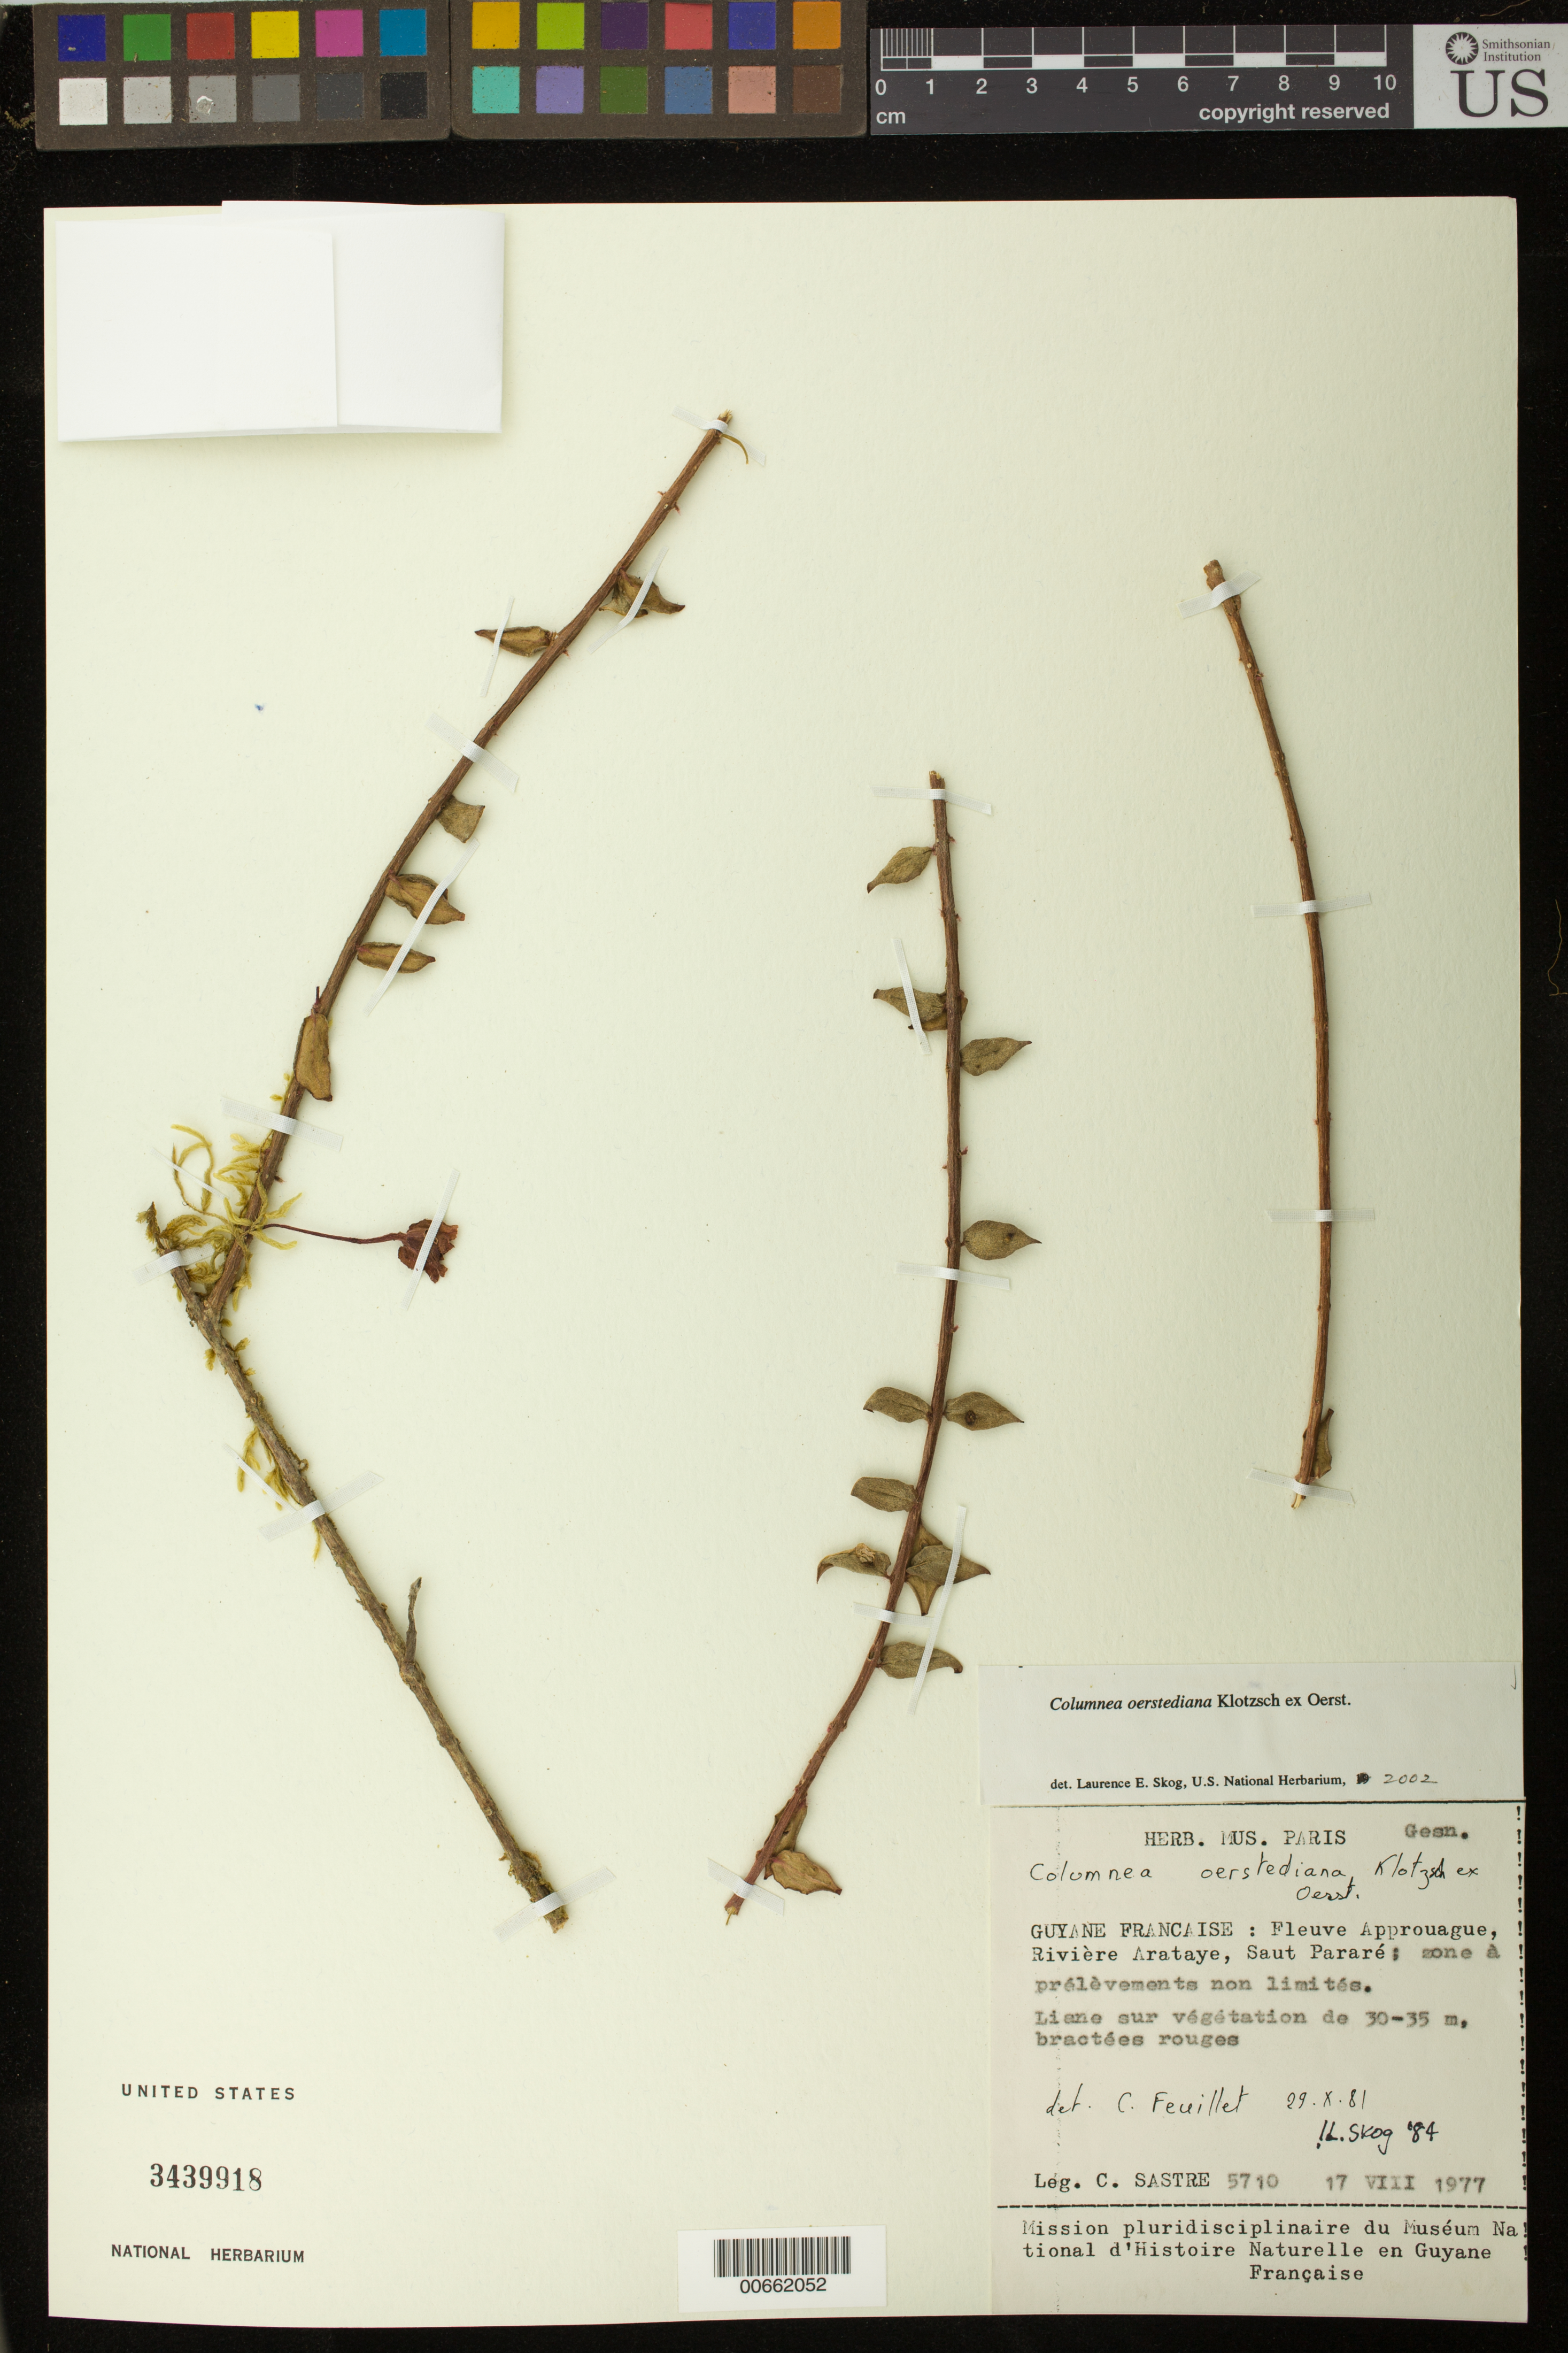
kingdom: Plantae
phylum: Tracheophyta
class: Magnoliopsida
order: Lamiales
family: Gesneriaceae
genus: Columnea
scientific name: Columnea oerstediana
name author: Klotzsch ex Oerst.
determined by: Skog, Laurence E.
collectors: C. H. L. Sastre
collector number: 5710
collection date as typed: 17 Aug 1977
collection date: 1977-08-17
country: French Guiana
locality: Fleuve Approuague, Rivière Arataye, Saut Pararé, zone à prélèvements non limités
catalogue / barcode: US 3439918